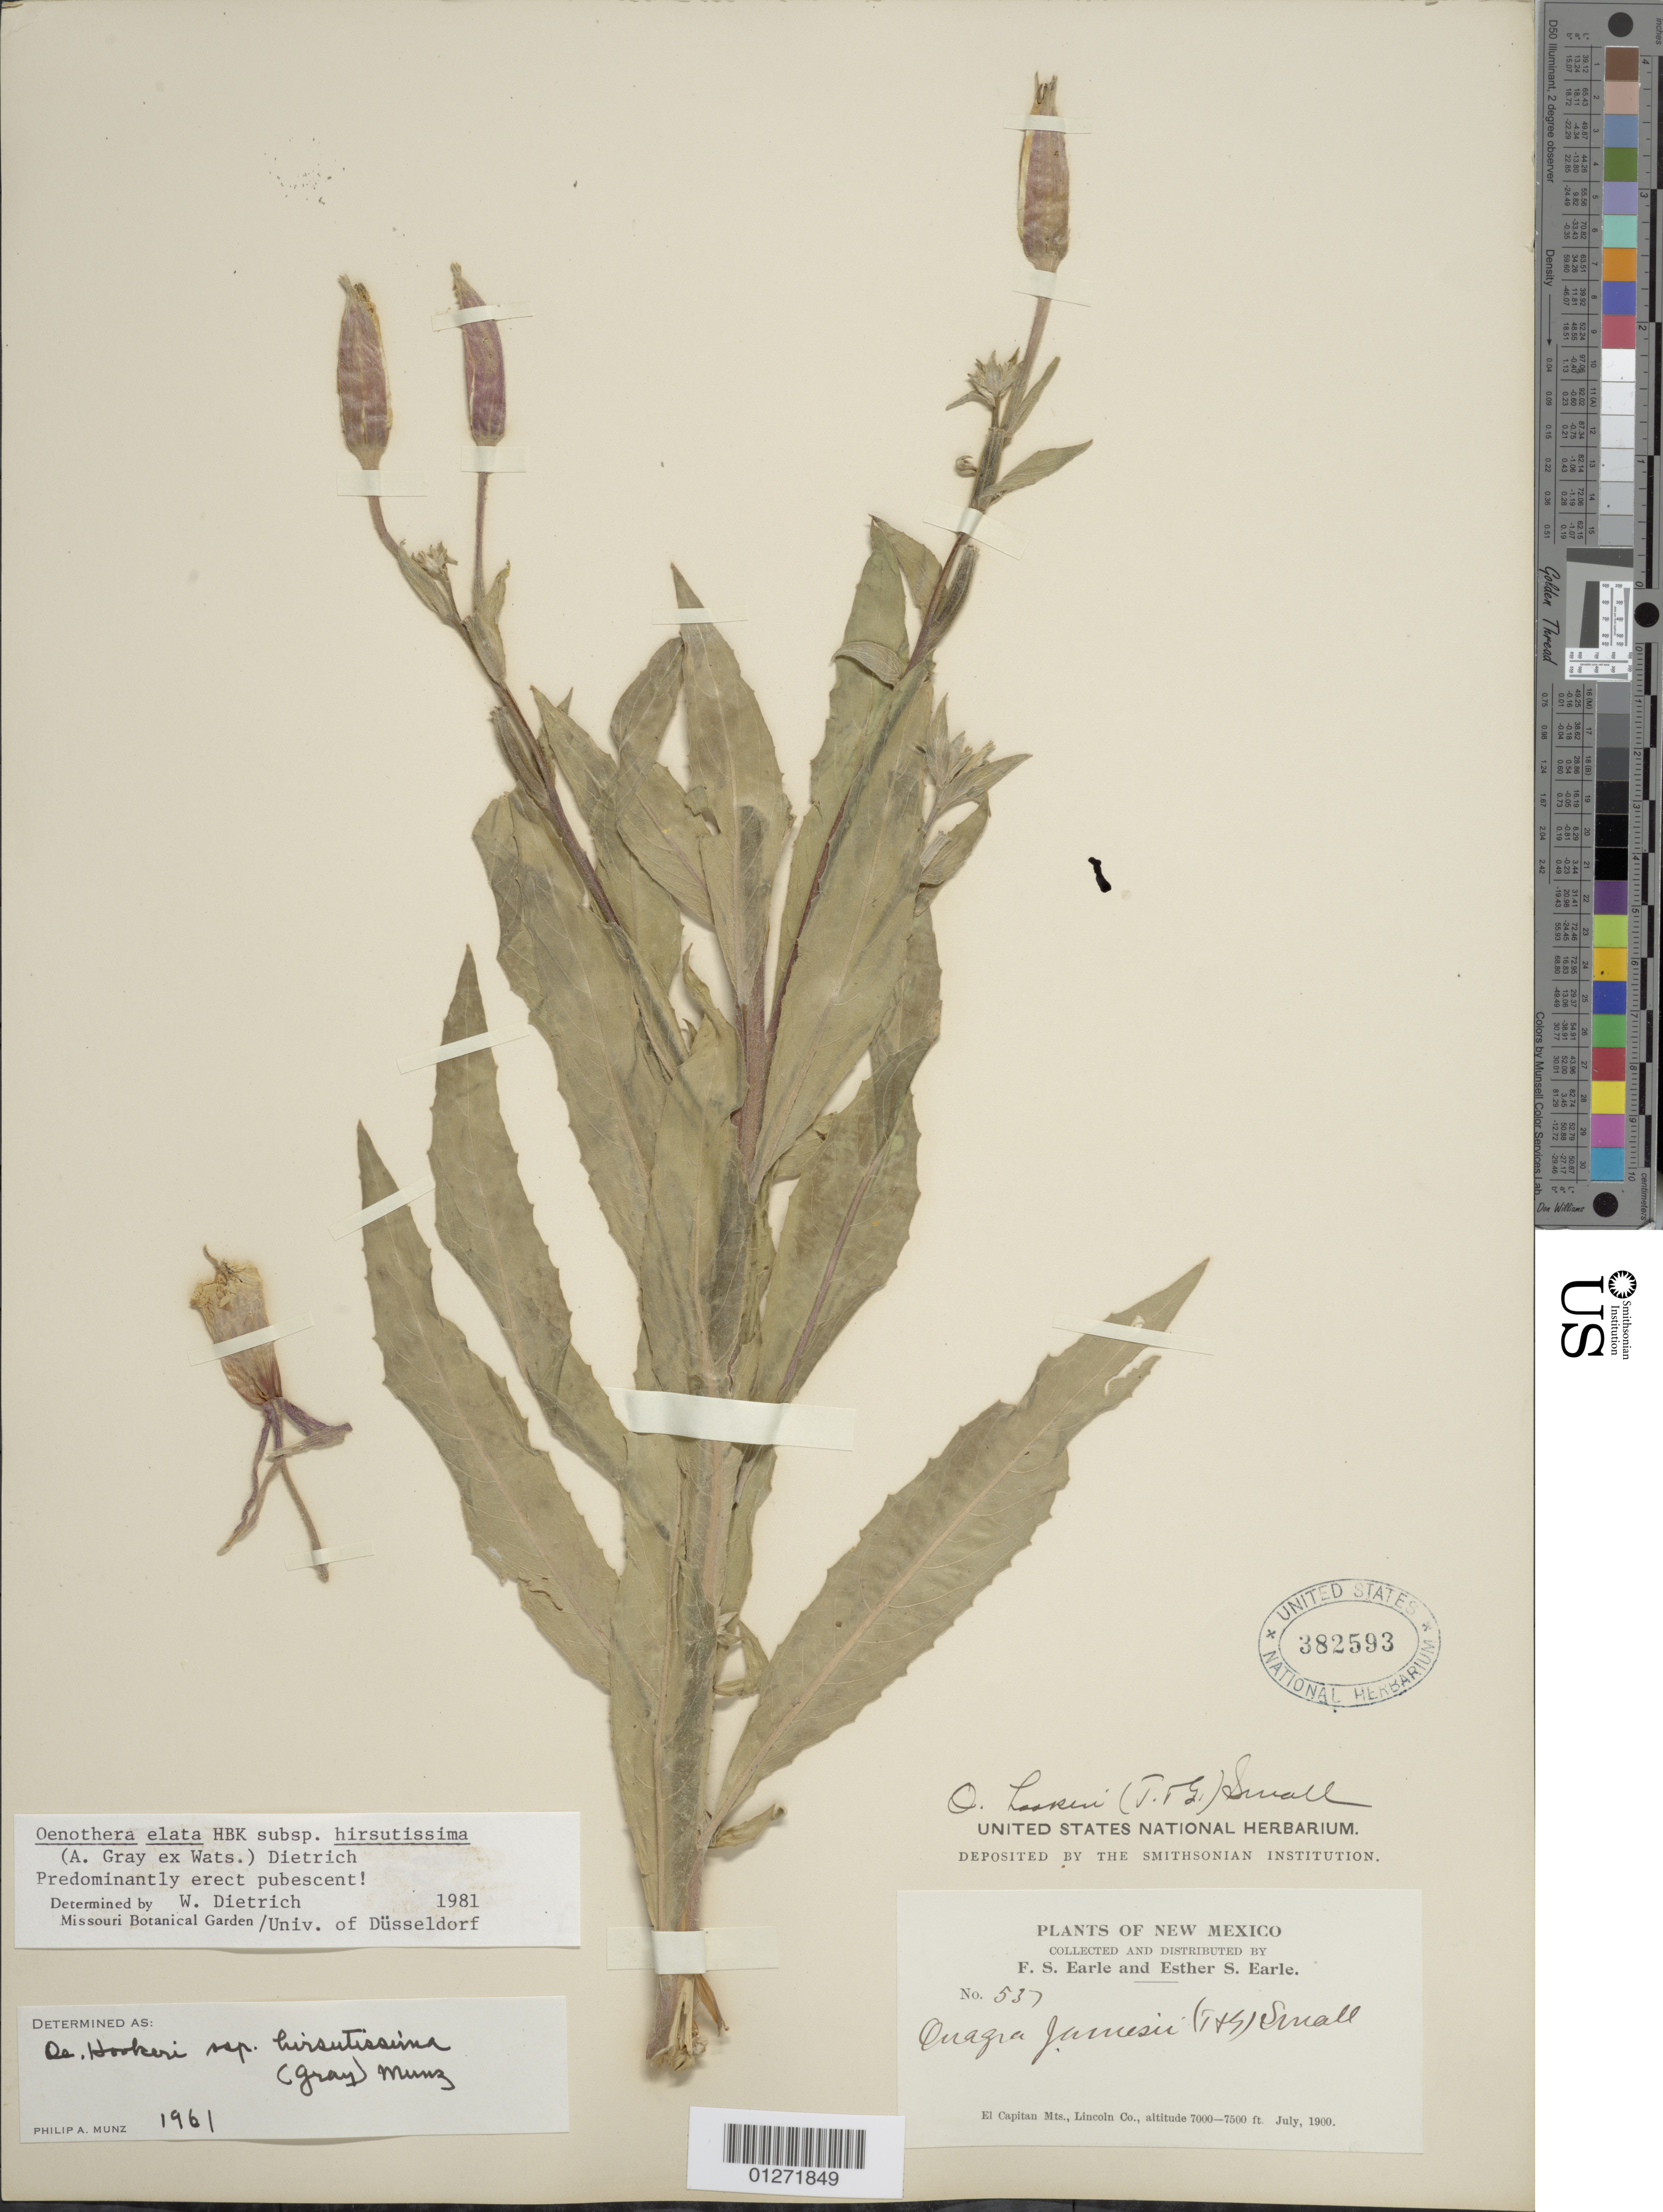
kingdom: Plantae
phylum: Tracheophyta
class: Magnoliopsida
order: Myrtales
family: Onagraceae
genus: Oenothera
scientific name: Oenothera elata subsp. hirsutissima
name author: (A. Gray ex S. Watson) W. Dietr.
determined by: Dietrich, W.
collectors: F. S. Earle & E. S. Earle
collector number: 537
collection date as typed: Jul 1900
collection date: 1900-07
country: United States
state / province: New Mexico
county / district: Lincoln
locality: El Capitan Mountains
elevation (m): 2134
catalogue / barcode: US 382593